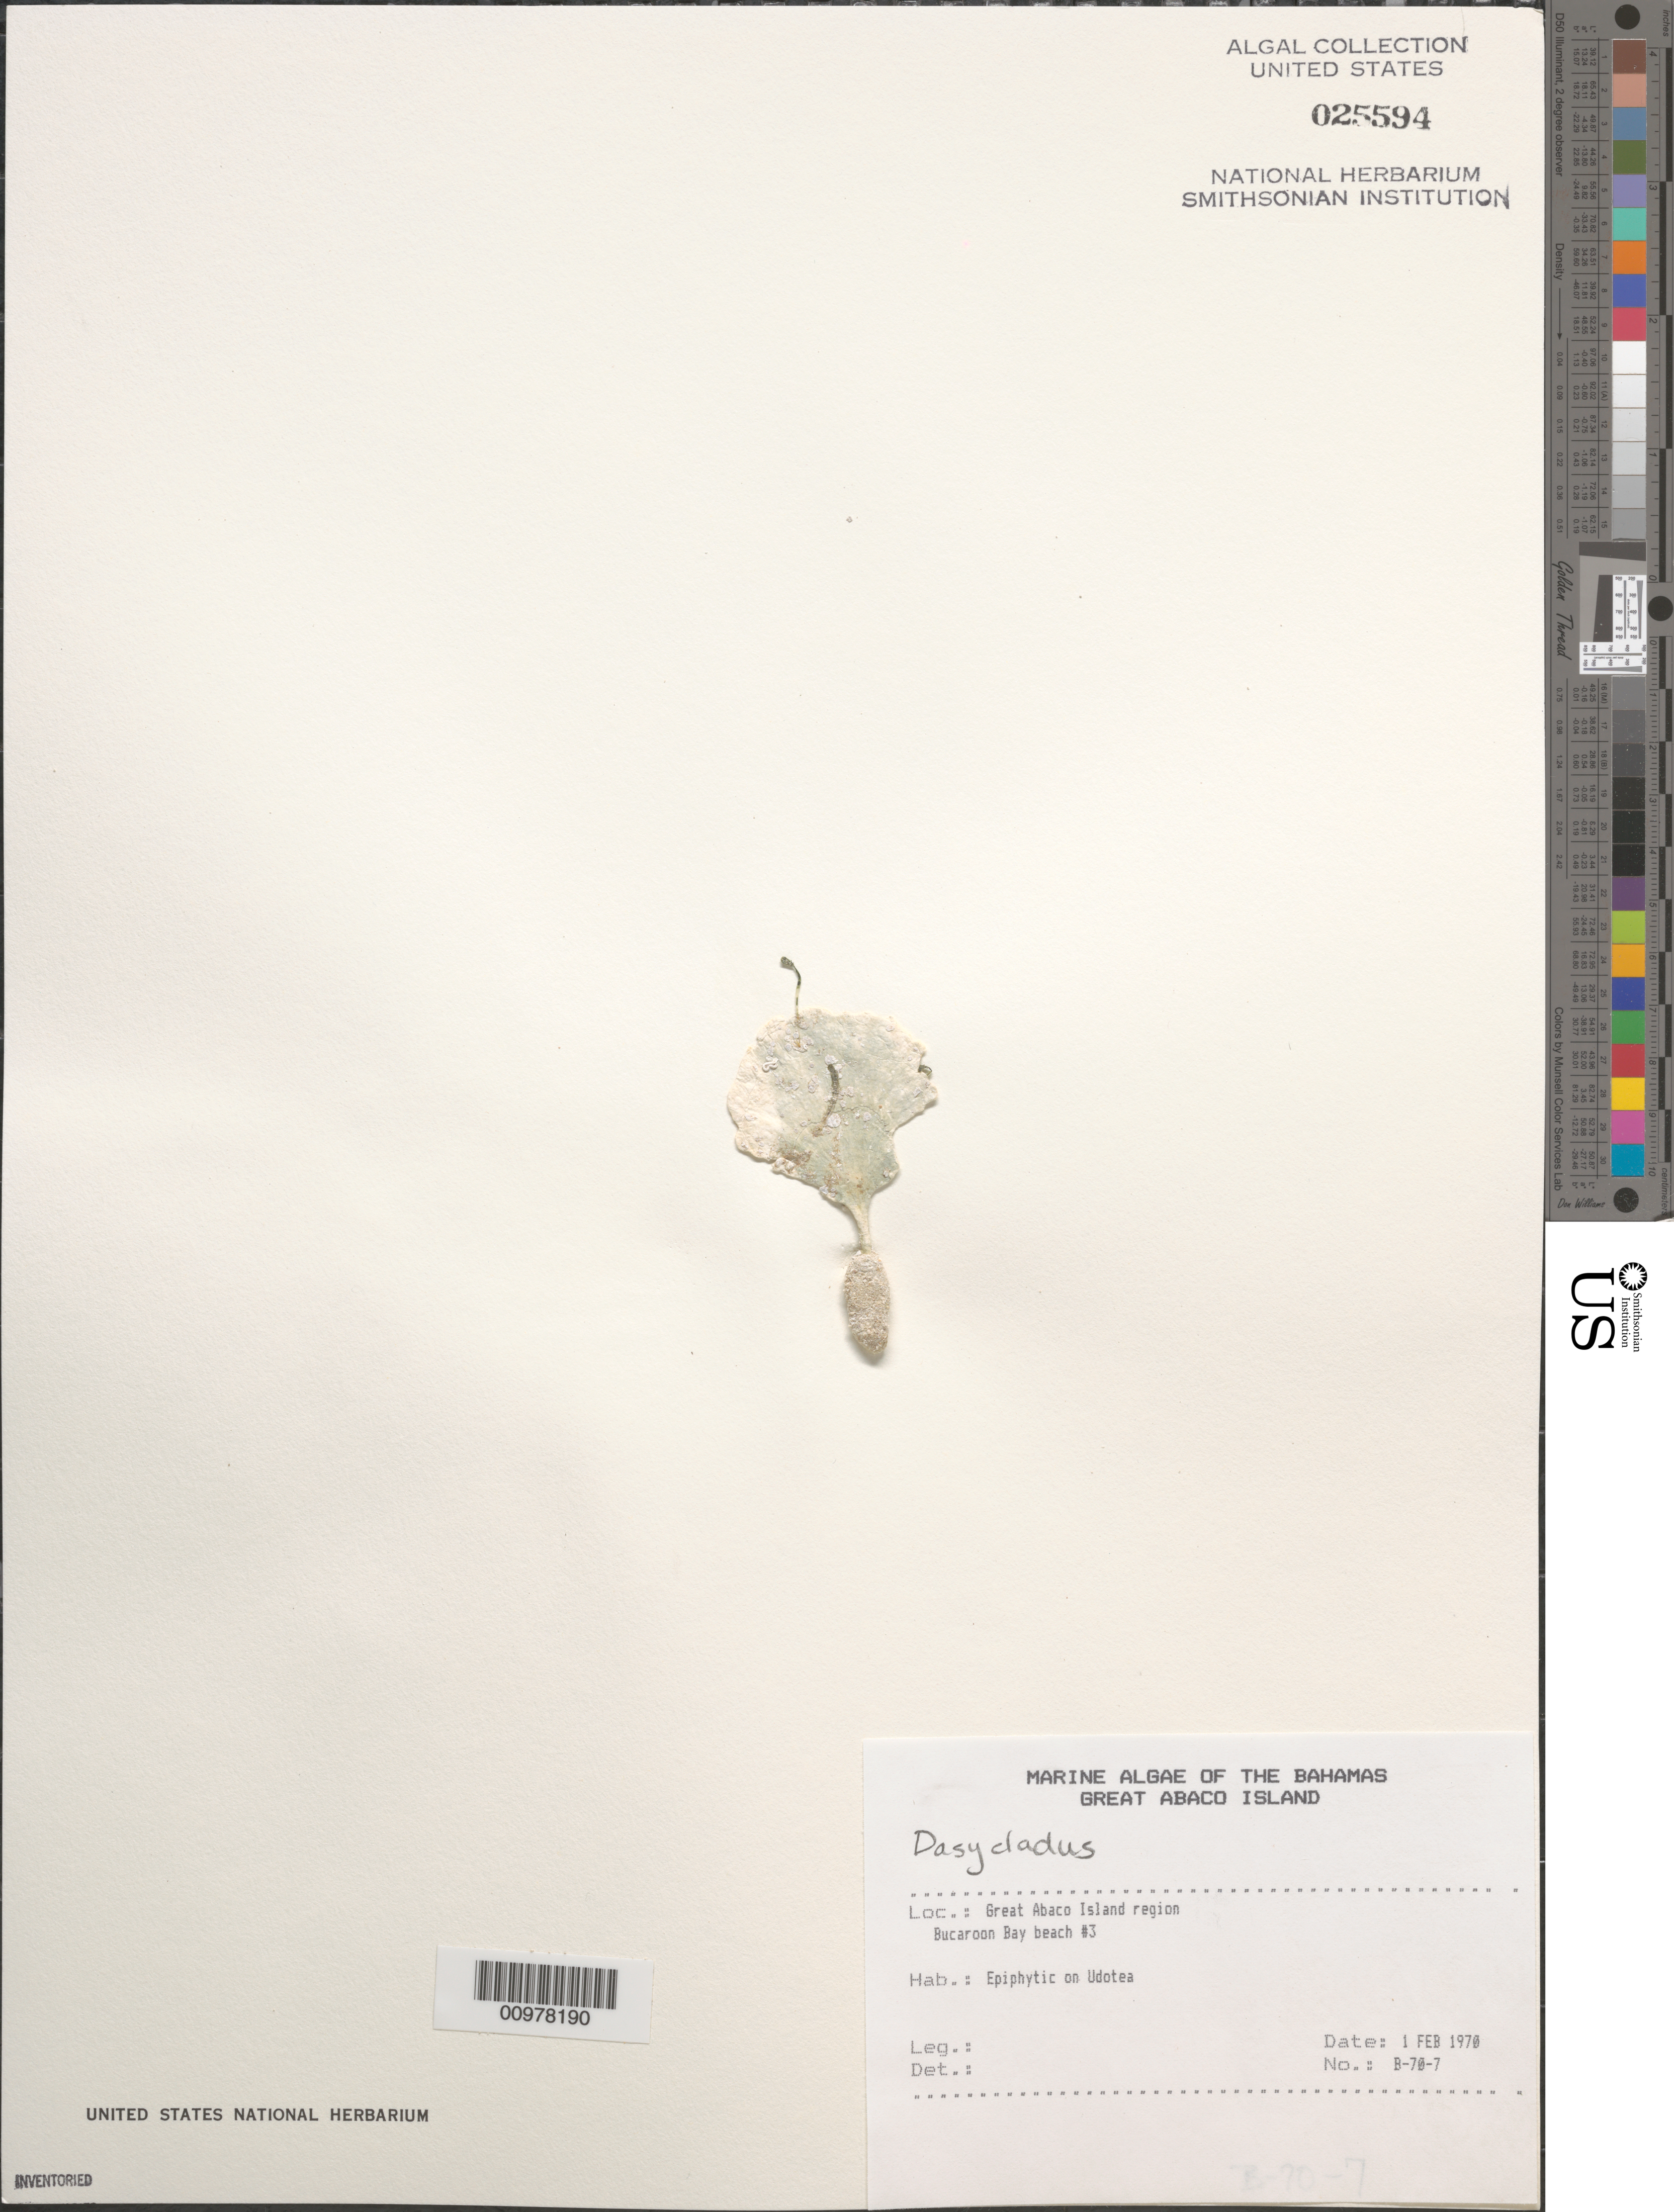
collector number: B-70-7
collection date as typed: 01 Feb 1970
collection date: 1970-02-01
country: Bahamas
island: Great Abaco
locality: Buckaroon Bay beach #3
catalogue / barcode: US 25594